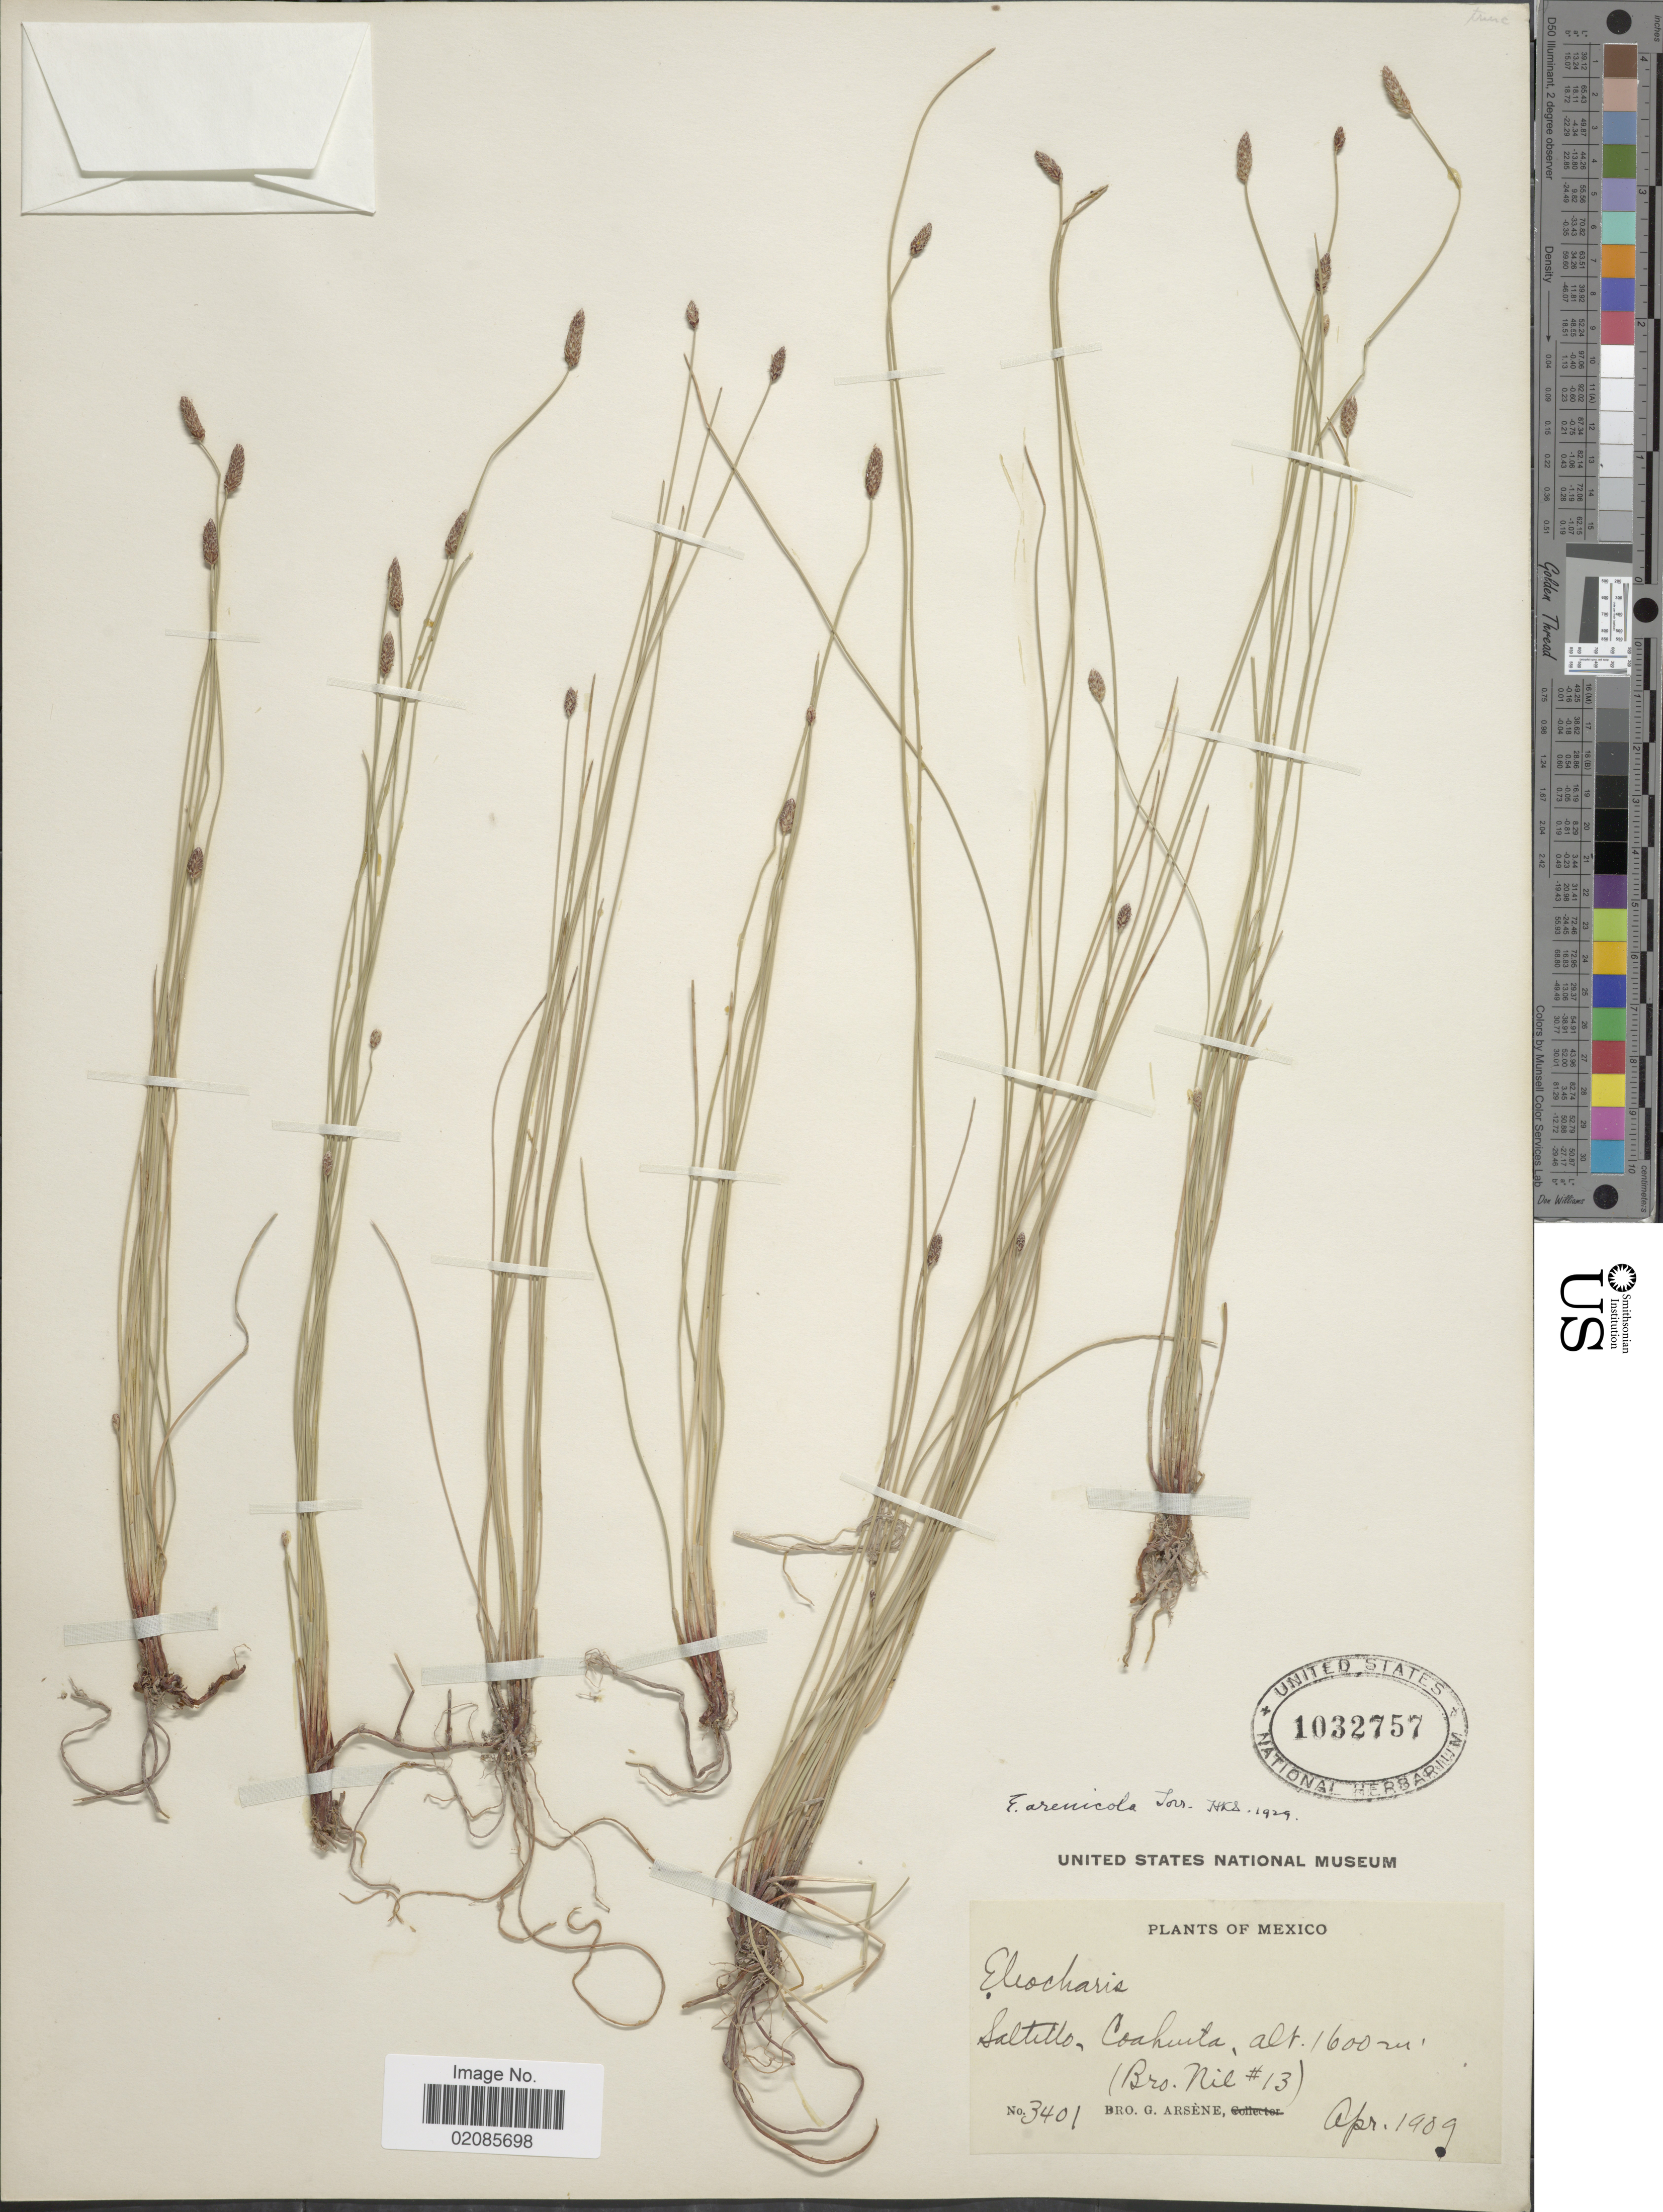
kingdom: Plantae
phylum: Tracheophyta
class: Liliopsida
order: Poales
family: Cyperaceae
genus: Eleocharis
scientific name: Eleocharis montevidensis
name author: Kunth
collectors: Bro. Nil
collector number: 13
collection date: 1909-04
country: Mexico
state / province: Coahuila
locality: Saltillo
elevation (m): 1600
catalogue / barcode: US 1032757